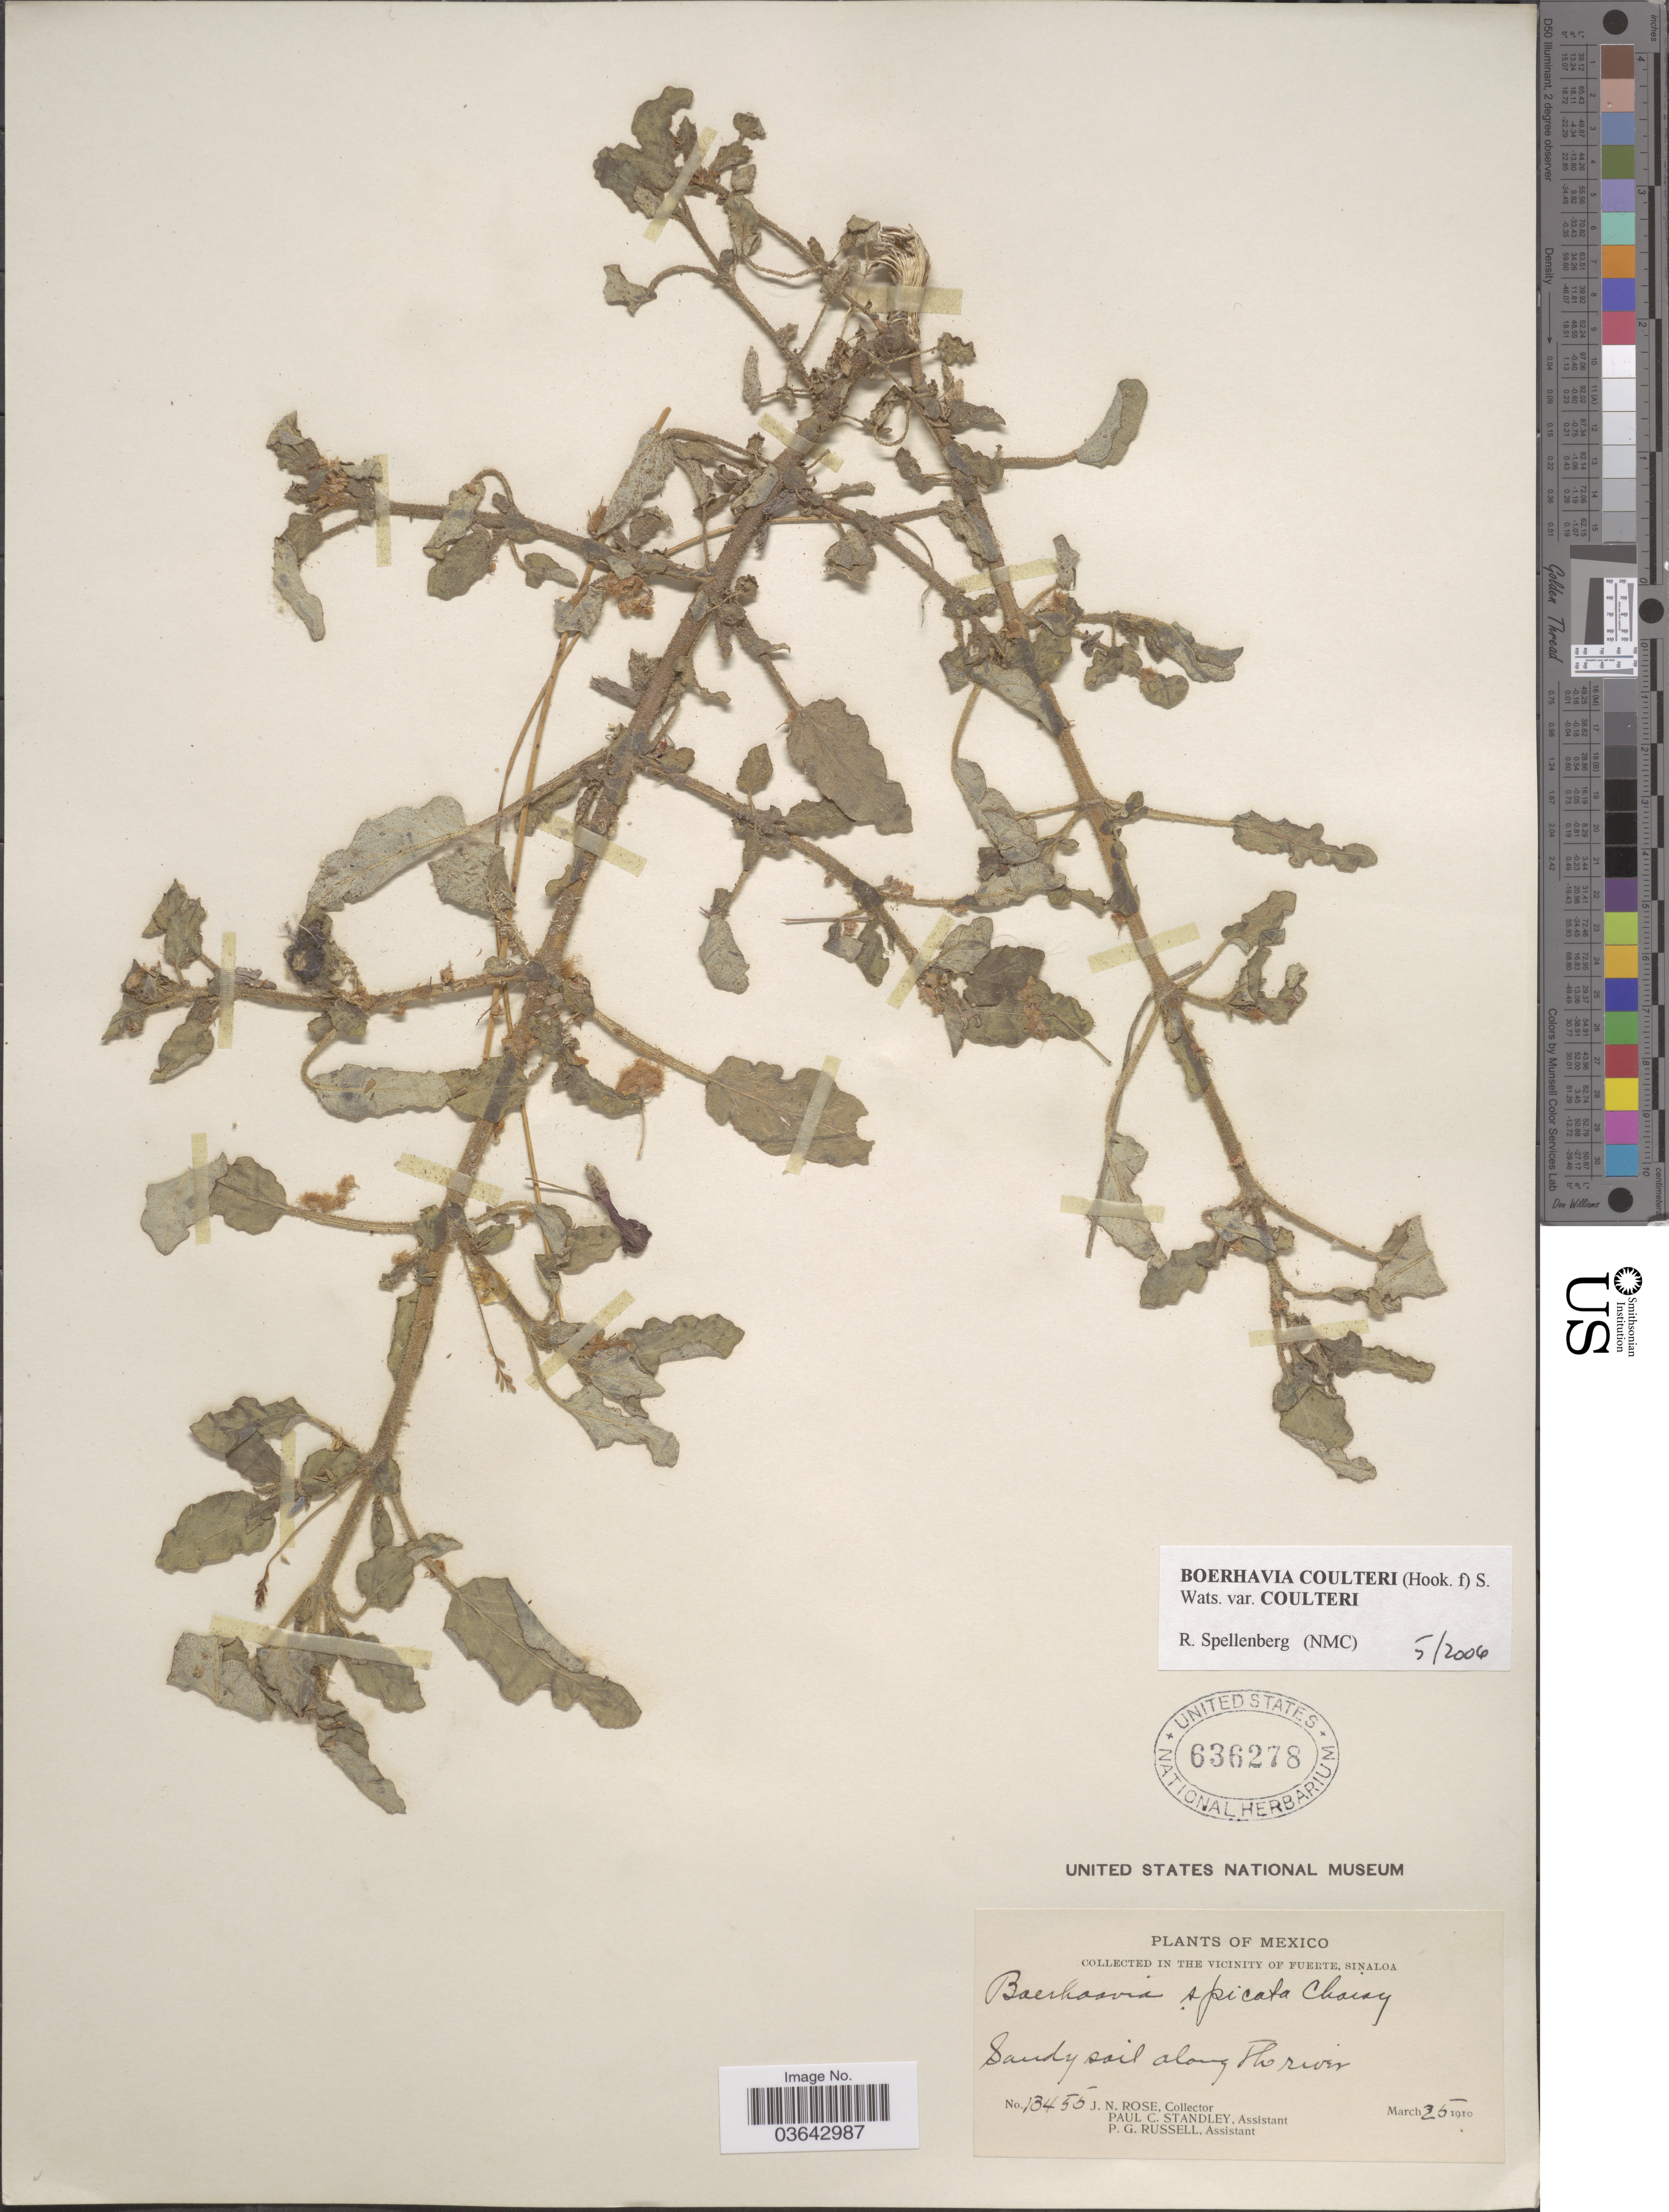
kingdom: Plantae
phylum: Tracheophyta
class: Magnoliopsida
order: Caryophyllales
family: Nyctaginaceae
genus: Boerhavia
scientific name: Boerhavia coulteri var. coulteri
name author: (Hook. f.) S. Watson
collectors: J. N. Rose, P. C. Standley & P. G. Russell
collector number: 13455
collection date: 1910-03-25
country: Mexico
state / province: Sinaloa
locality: In the vicinity of Fuerte. Sandy soil along the river.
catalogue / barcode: US 636278